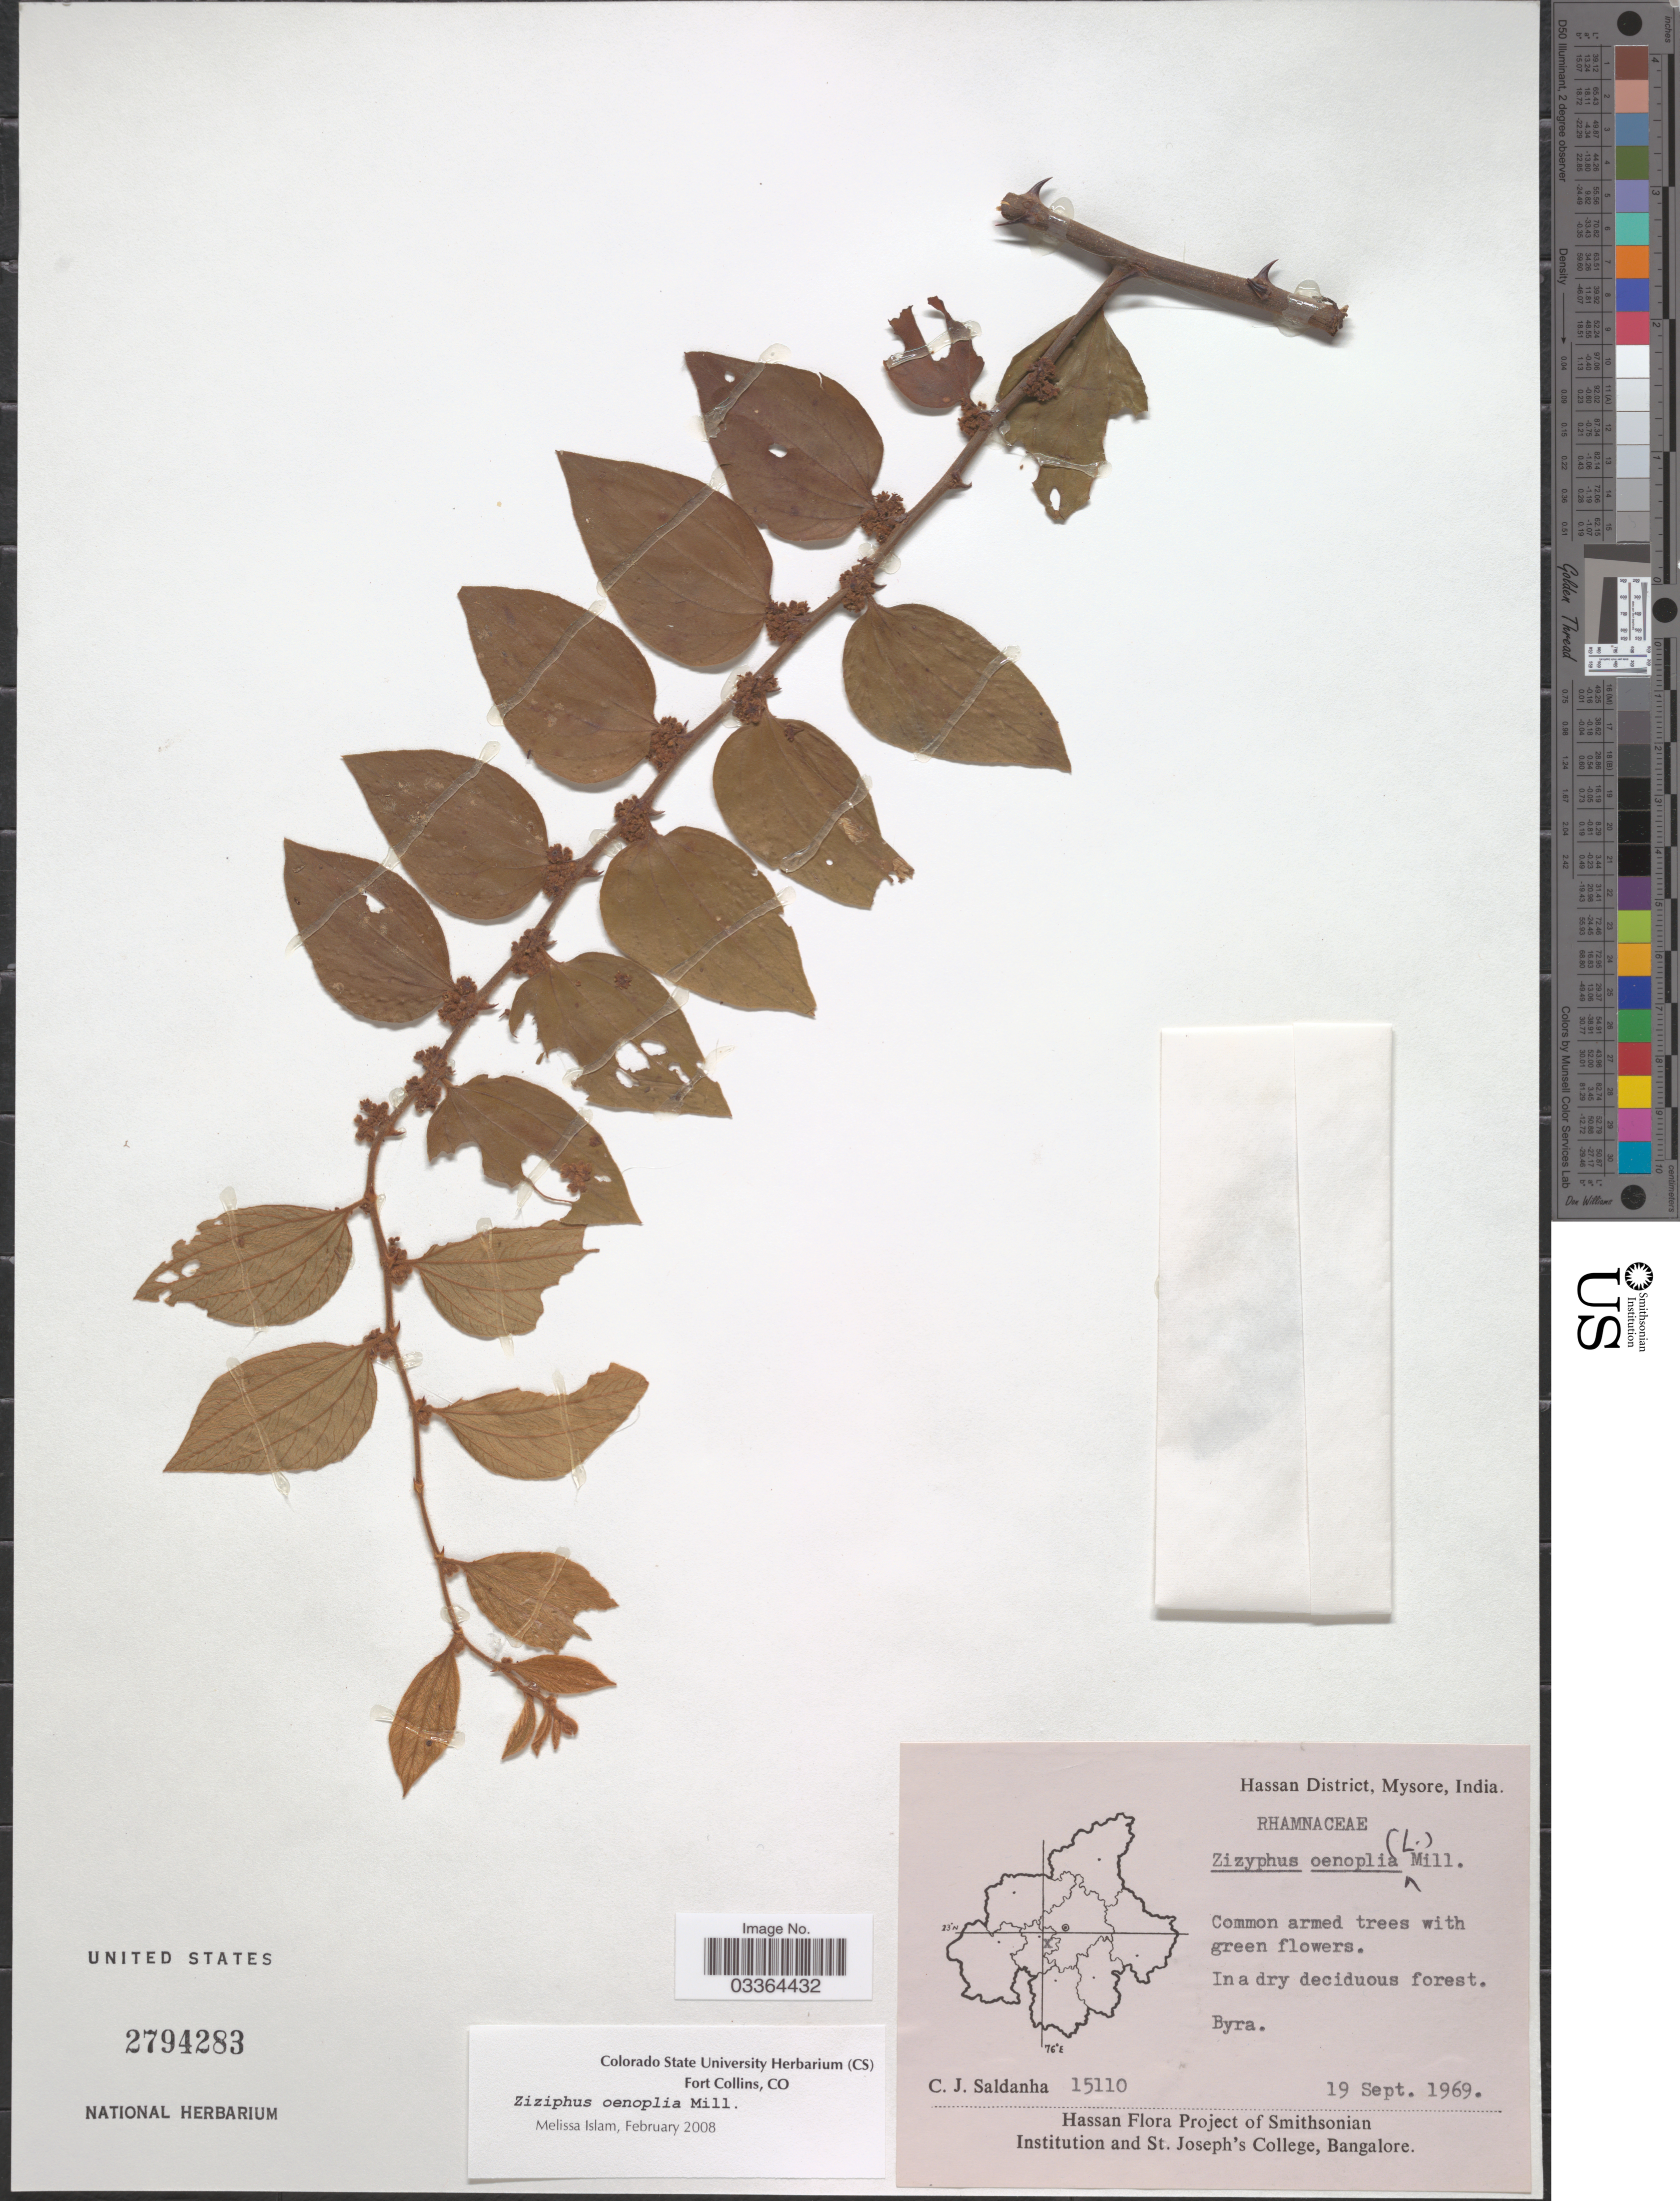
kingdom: Plantae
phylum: Tracheophyta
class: Magnoliopsida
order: Rosales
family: Rhamnaceae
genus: Ziziphus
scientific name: Ziziphus oenopolia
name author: (L.) Mill.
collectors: C. J. Saldanha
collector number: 15110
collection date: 1969-09-19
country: India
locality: Hassan District, Mysore. Byra.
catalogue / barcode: US 2794283